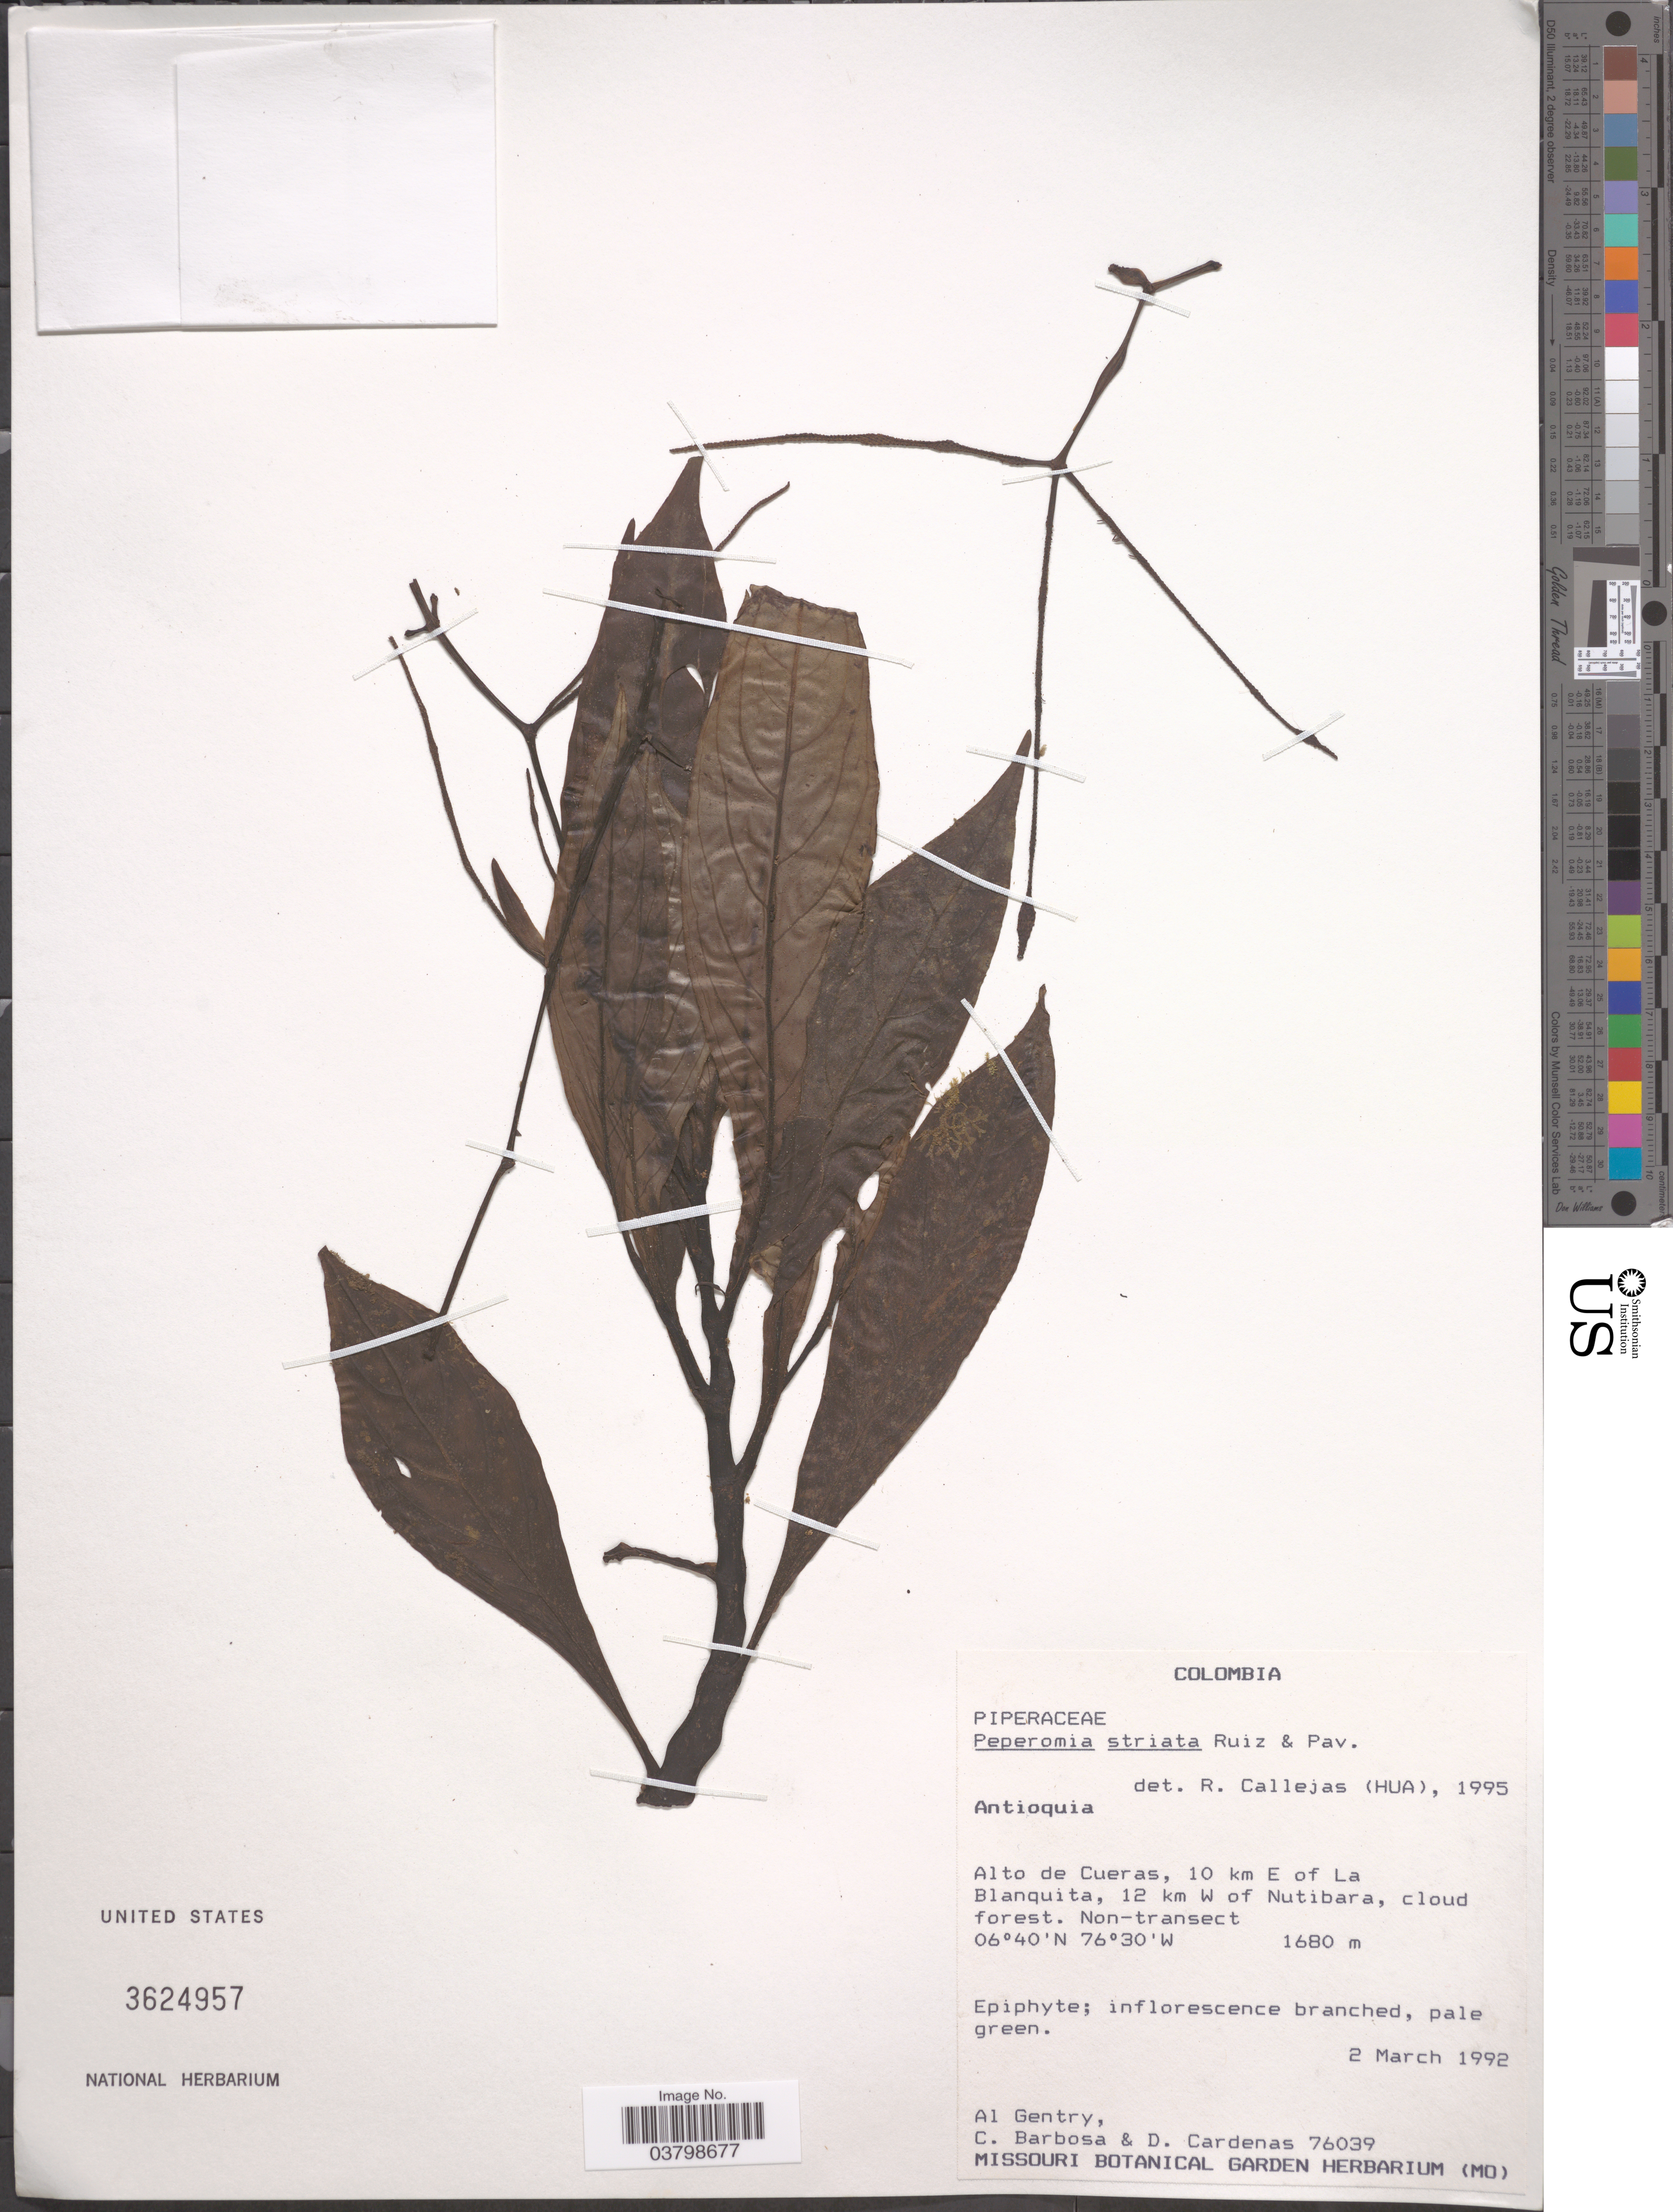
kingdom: Plantae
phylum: Tracheophyta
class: Magnoliopsida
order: Piperales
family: Piperaceae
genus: Peperomia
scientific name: Peperomia lancifolia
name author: Hook.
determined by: Jiménez, José Estaban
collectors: A. H. Gentry, C. E. Barbosa & D. Cardenas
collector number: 76039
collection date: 1992-03-02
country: Colombia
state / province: Antioquia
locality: Alto de Cueras, 10 km E of La Blanquita, 12 km W of Nutibara.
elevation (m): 1680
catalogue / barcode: US 3624957